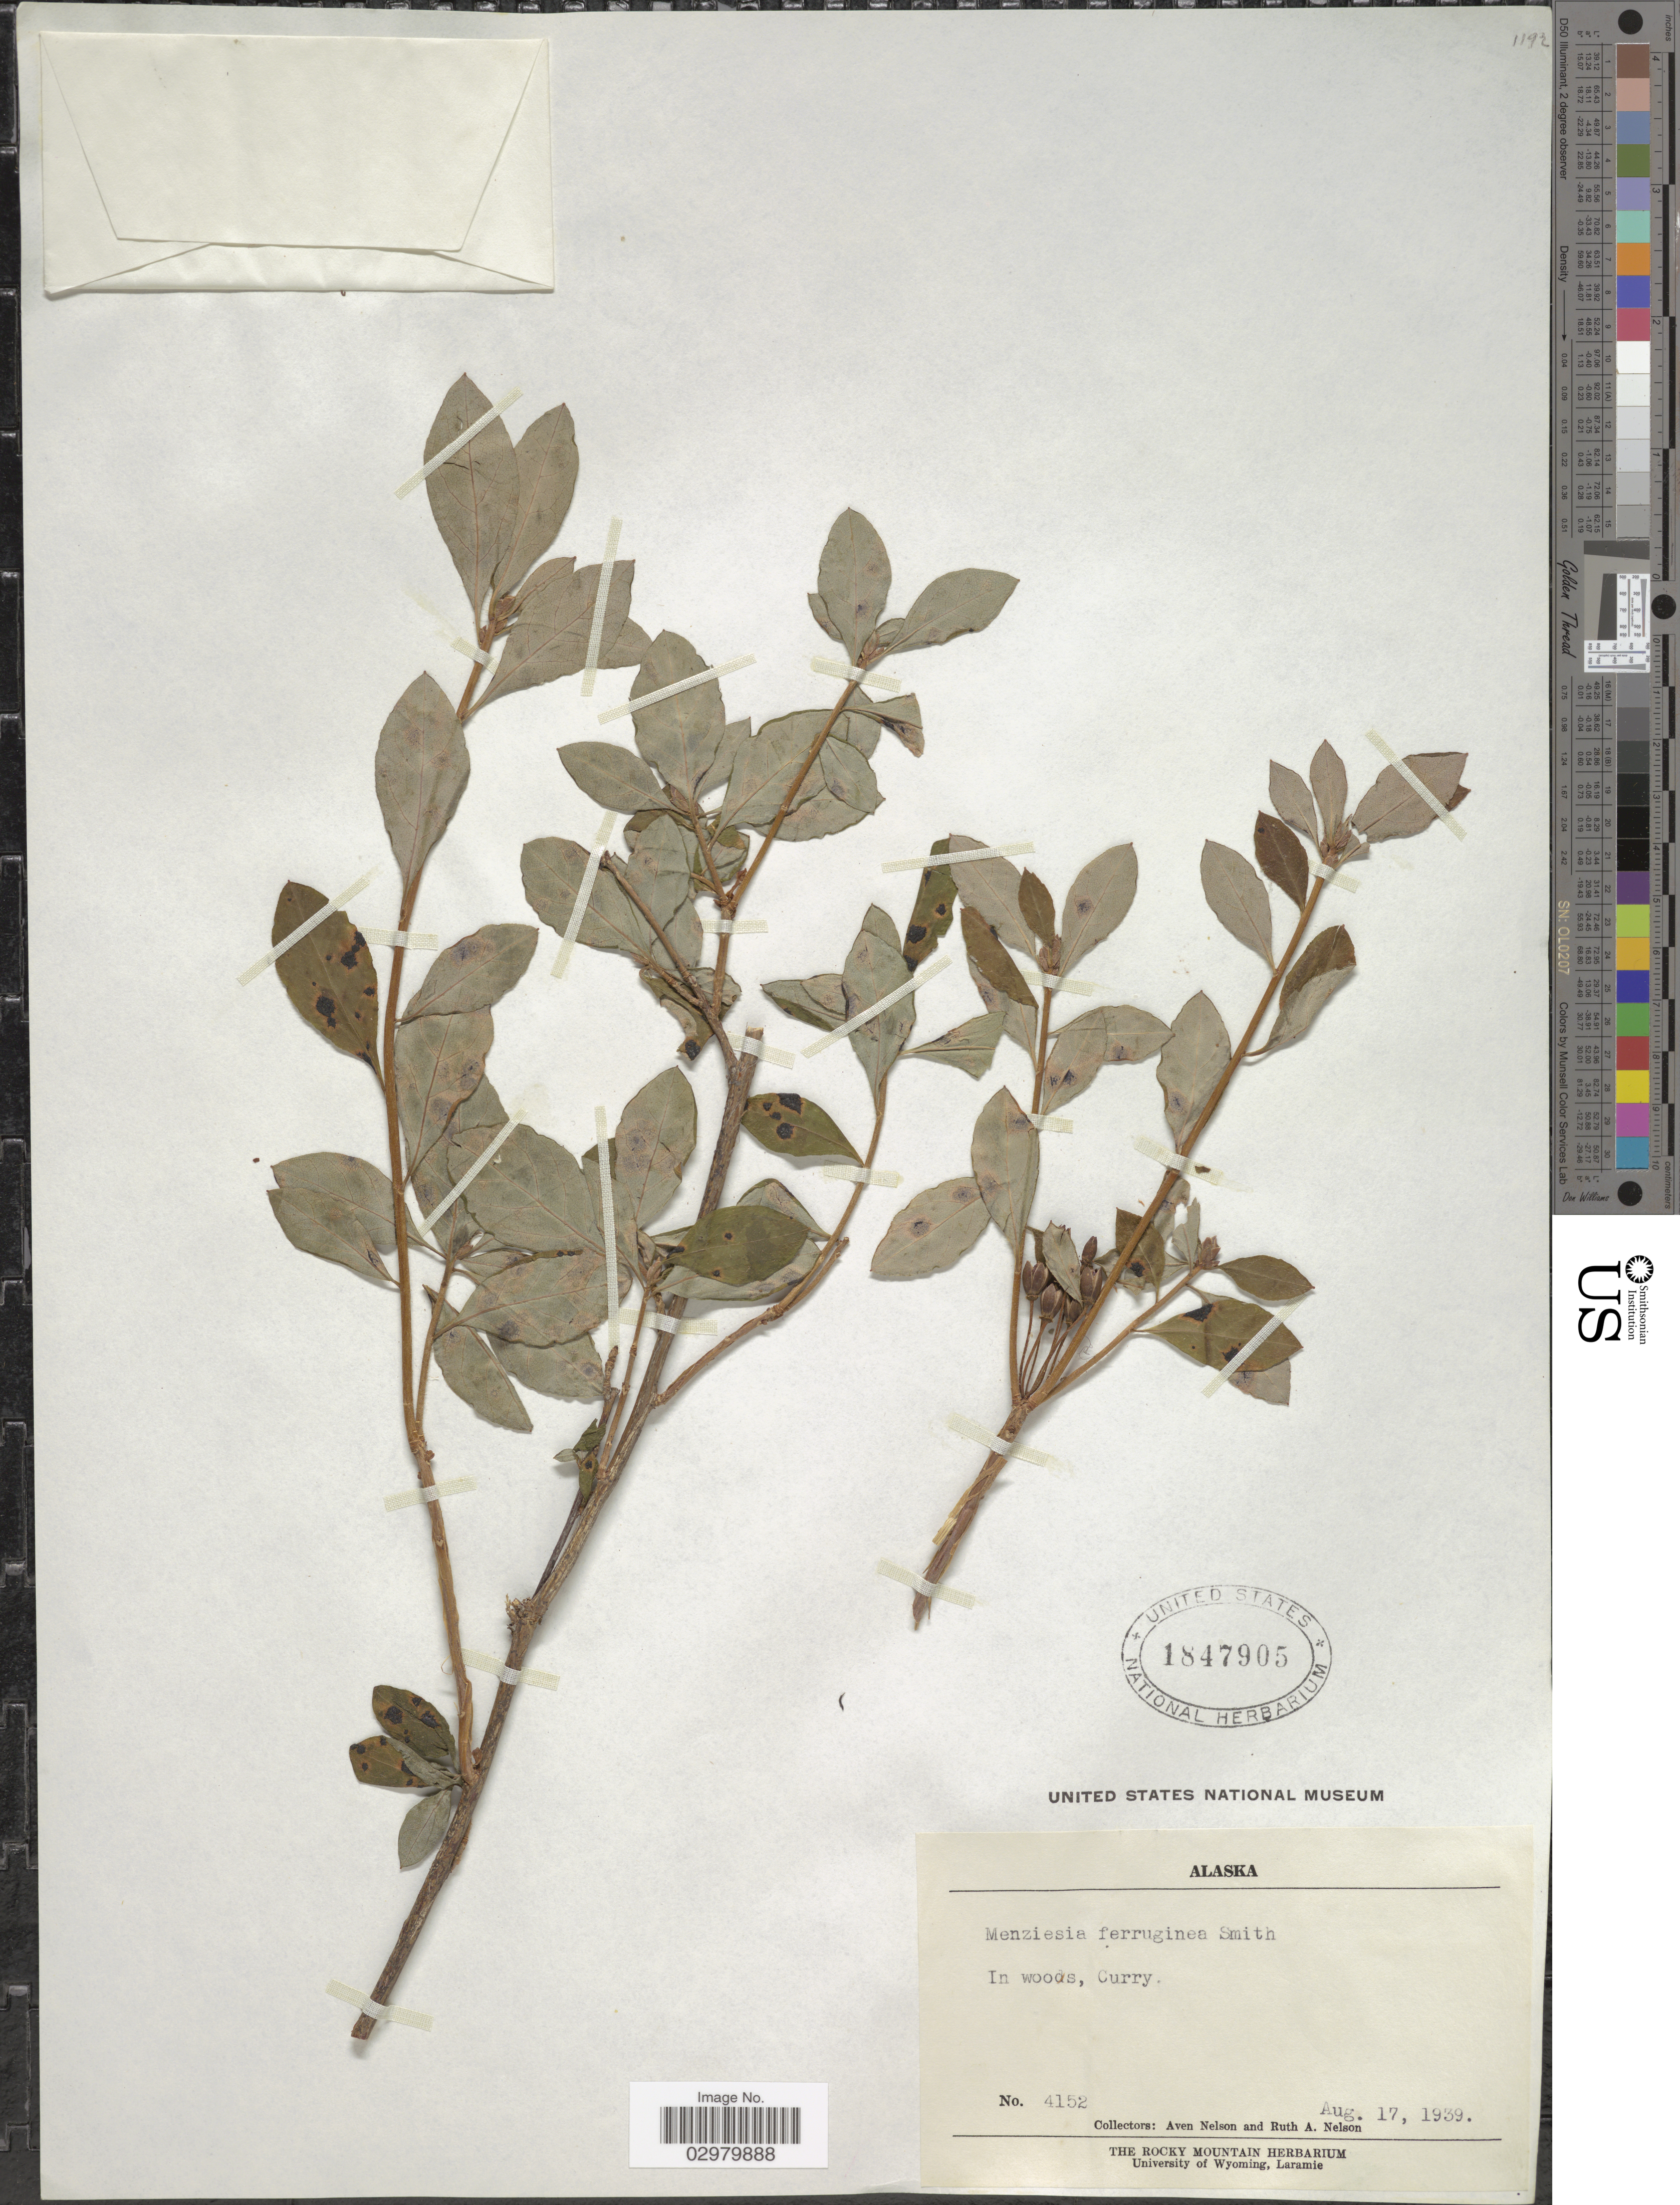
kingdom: Plantae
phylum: Tracheophyta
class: Magnoliopsida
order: Ericales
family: Ericaceae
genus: Menziesia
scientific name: Menziesia ferruginea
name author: Sm.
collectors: A. Nelson & R. A. Nelson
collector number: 4152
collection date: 1939-08-17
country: United States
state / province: Alaska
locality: In woods, Curry.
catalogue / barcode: US 1847905